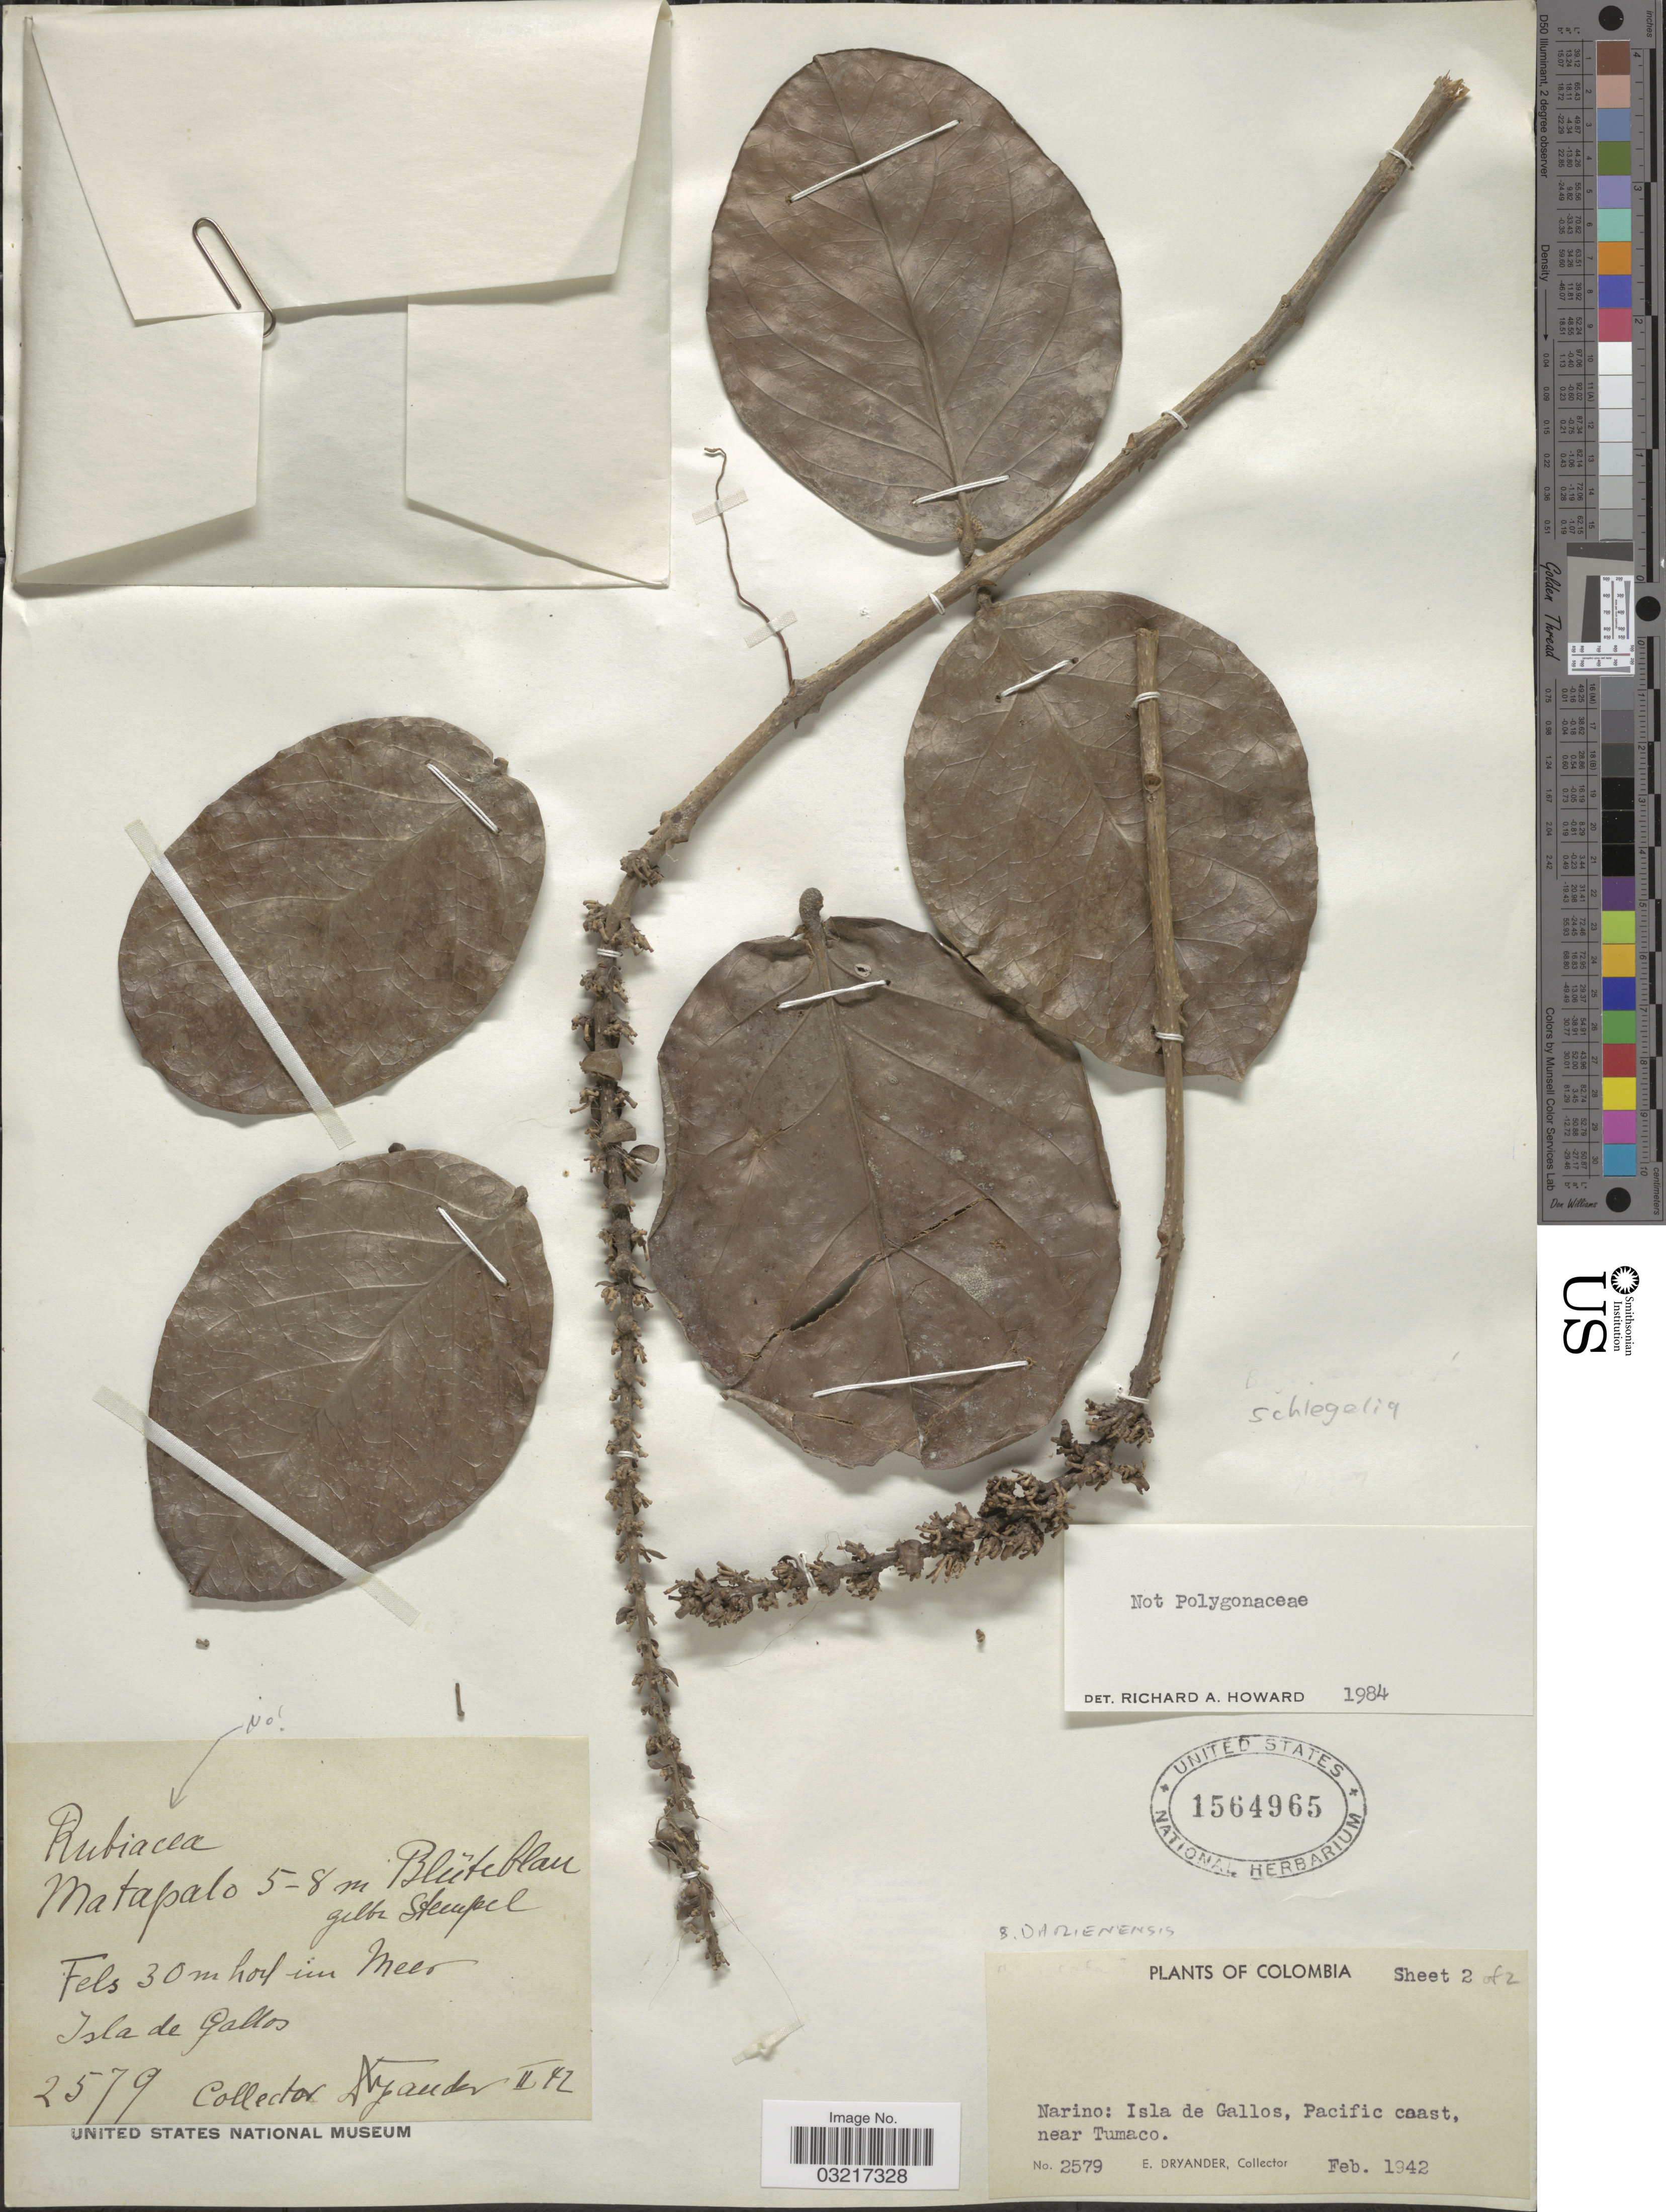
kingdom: Plantae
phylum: Tracheophyta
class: Magnoliopsida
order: Lamiales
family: Schlegeliaceae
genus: Schlegelia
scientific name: Schlegelia darienensis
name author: Sandwith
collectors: E. Dryander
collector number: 2579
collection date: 1942-02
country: Colombia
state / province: Nariño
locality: Narino: Isla de Gallos, Pacific coast, near Tumaco.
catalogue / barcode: US 1564965